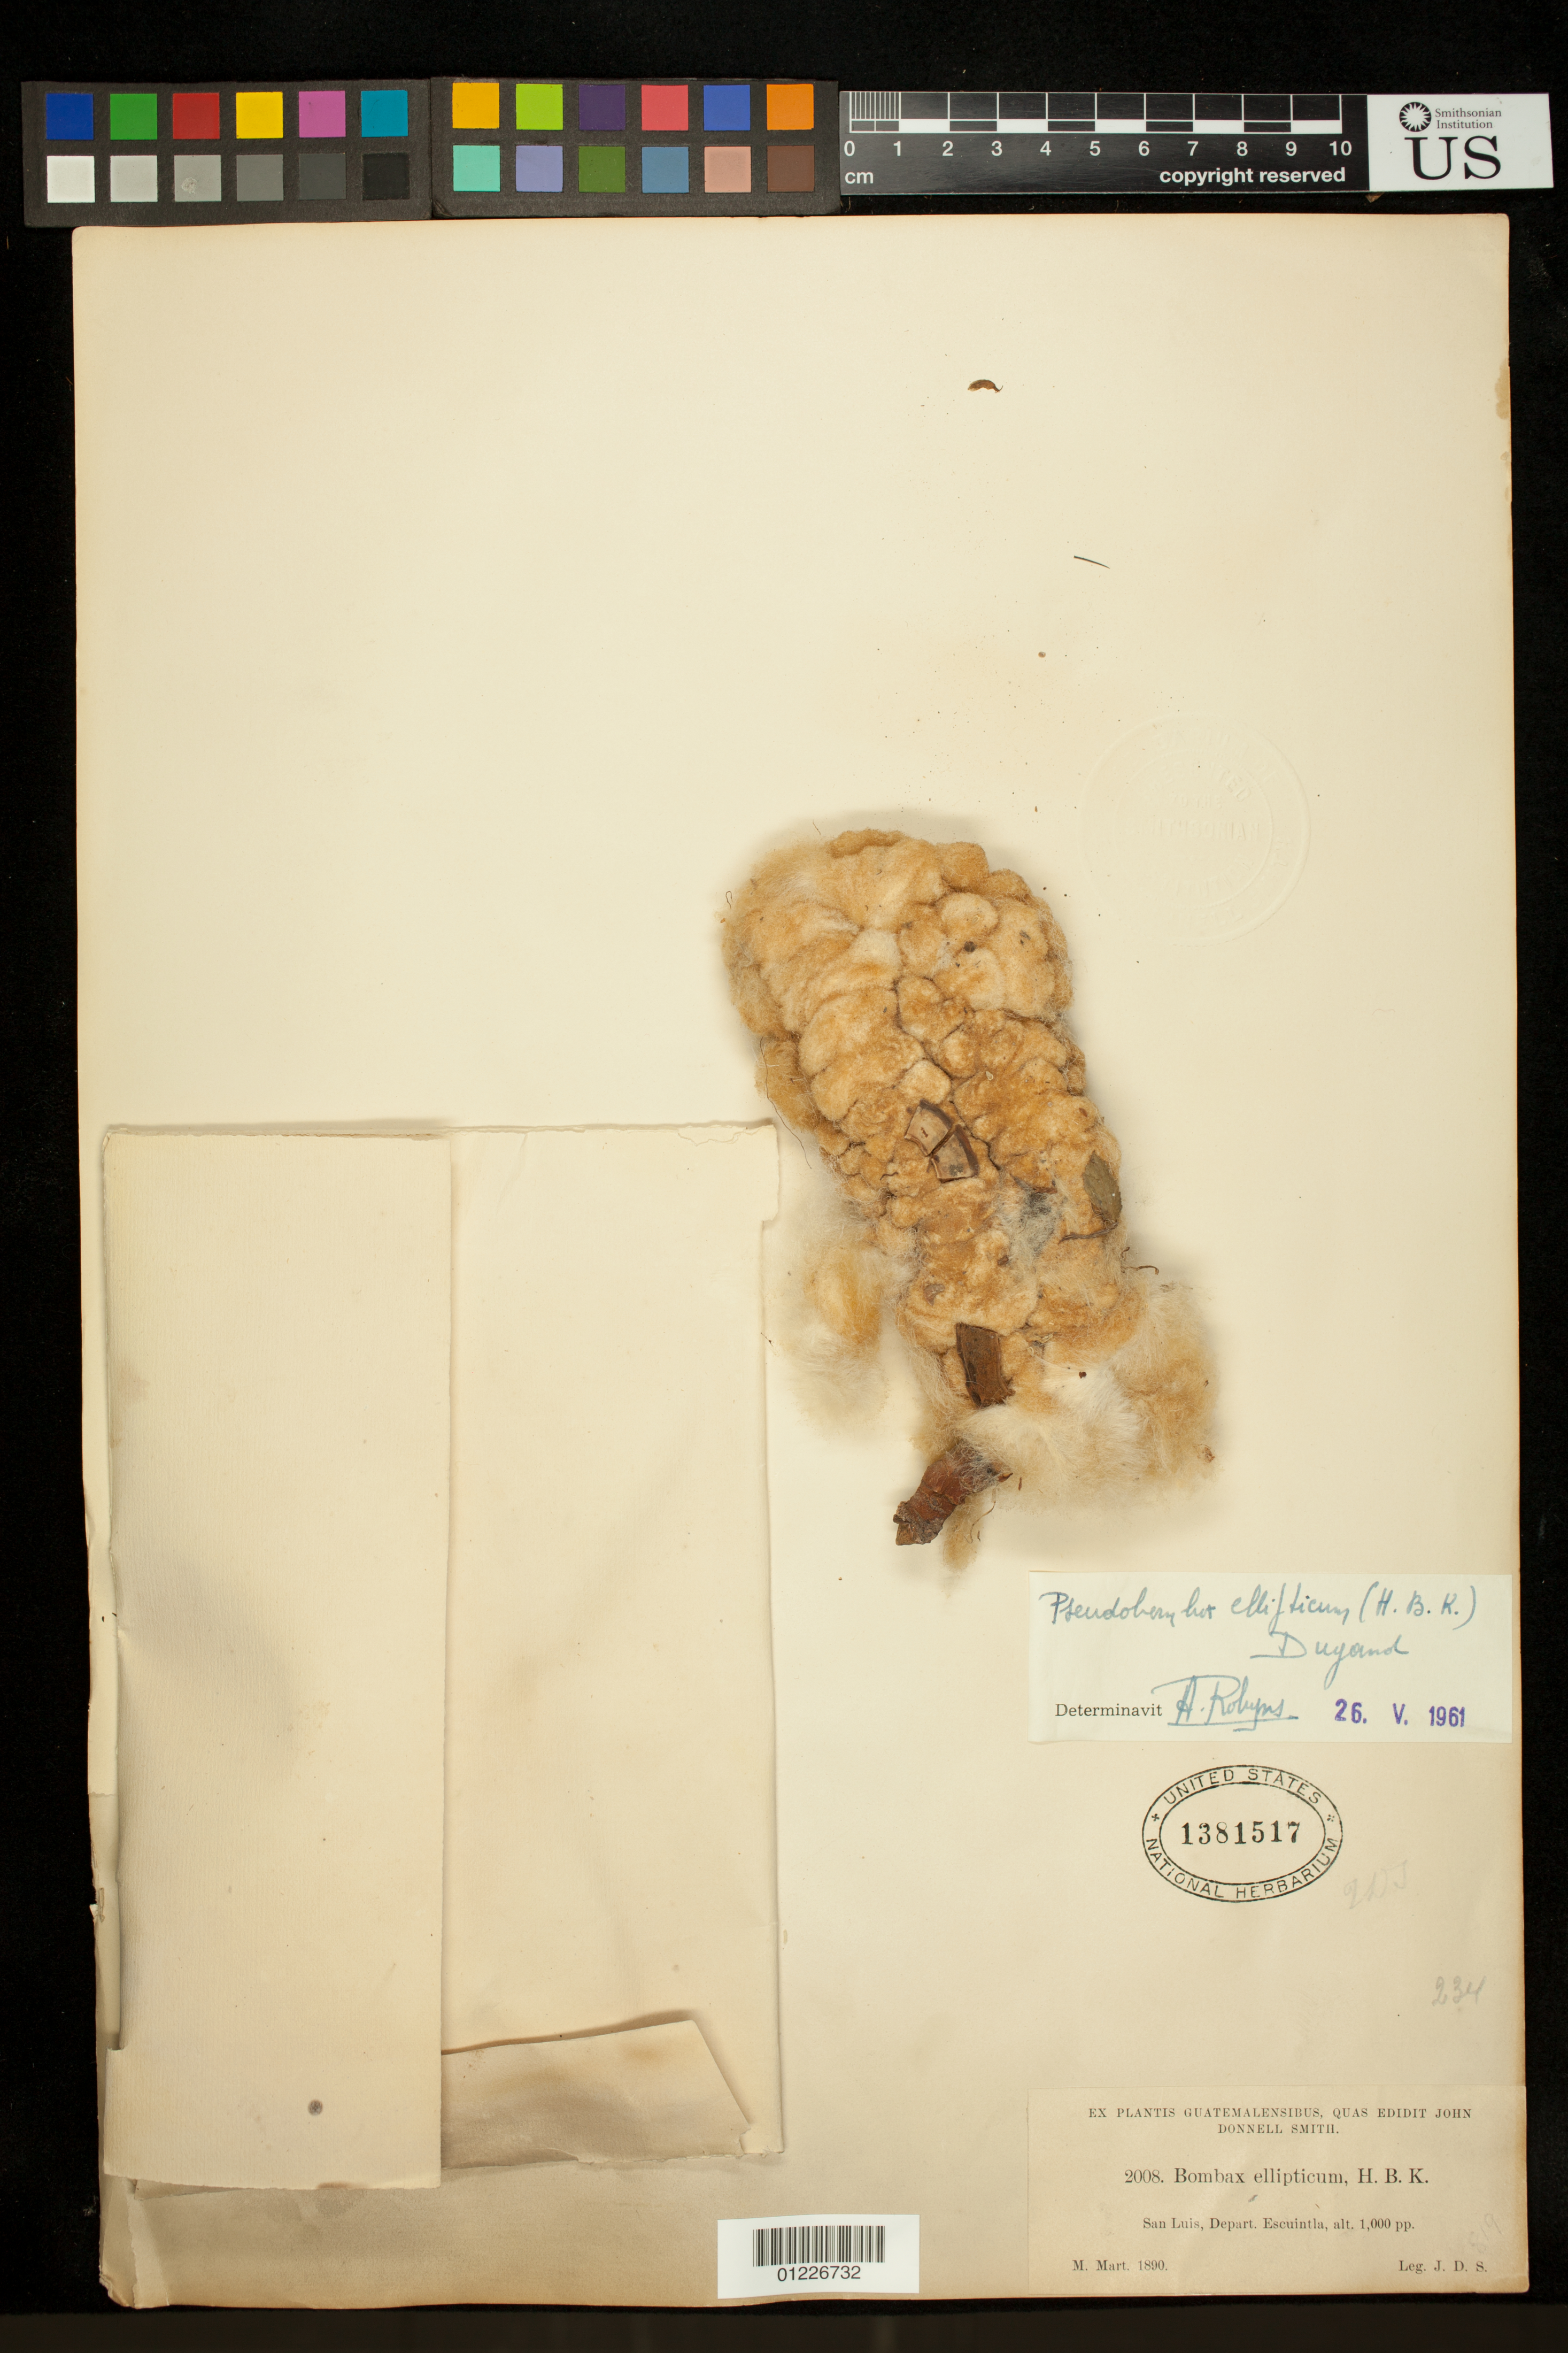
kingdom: Plantae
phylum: Tracheophyta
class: Magnoliopsida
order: Malvales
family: Malvaceae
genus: Pseudobombax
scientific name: Pseudobombax ellipticum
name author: (Kunth) Dugand G.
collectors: J. Donnell Smith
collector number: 2008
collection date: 1890-03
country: Guatemala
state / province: Escuintla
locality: San Luis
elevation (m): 1000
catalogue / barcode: US 1381517